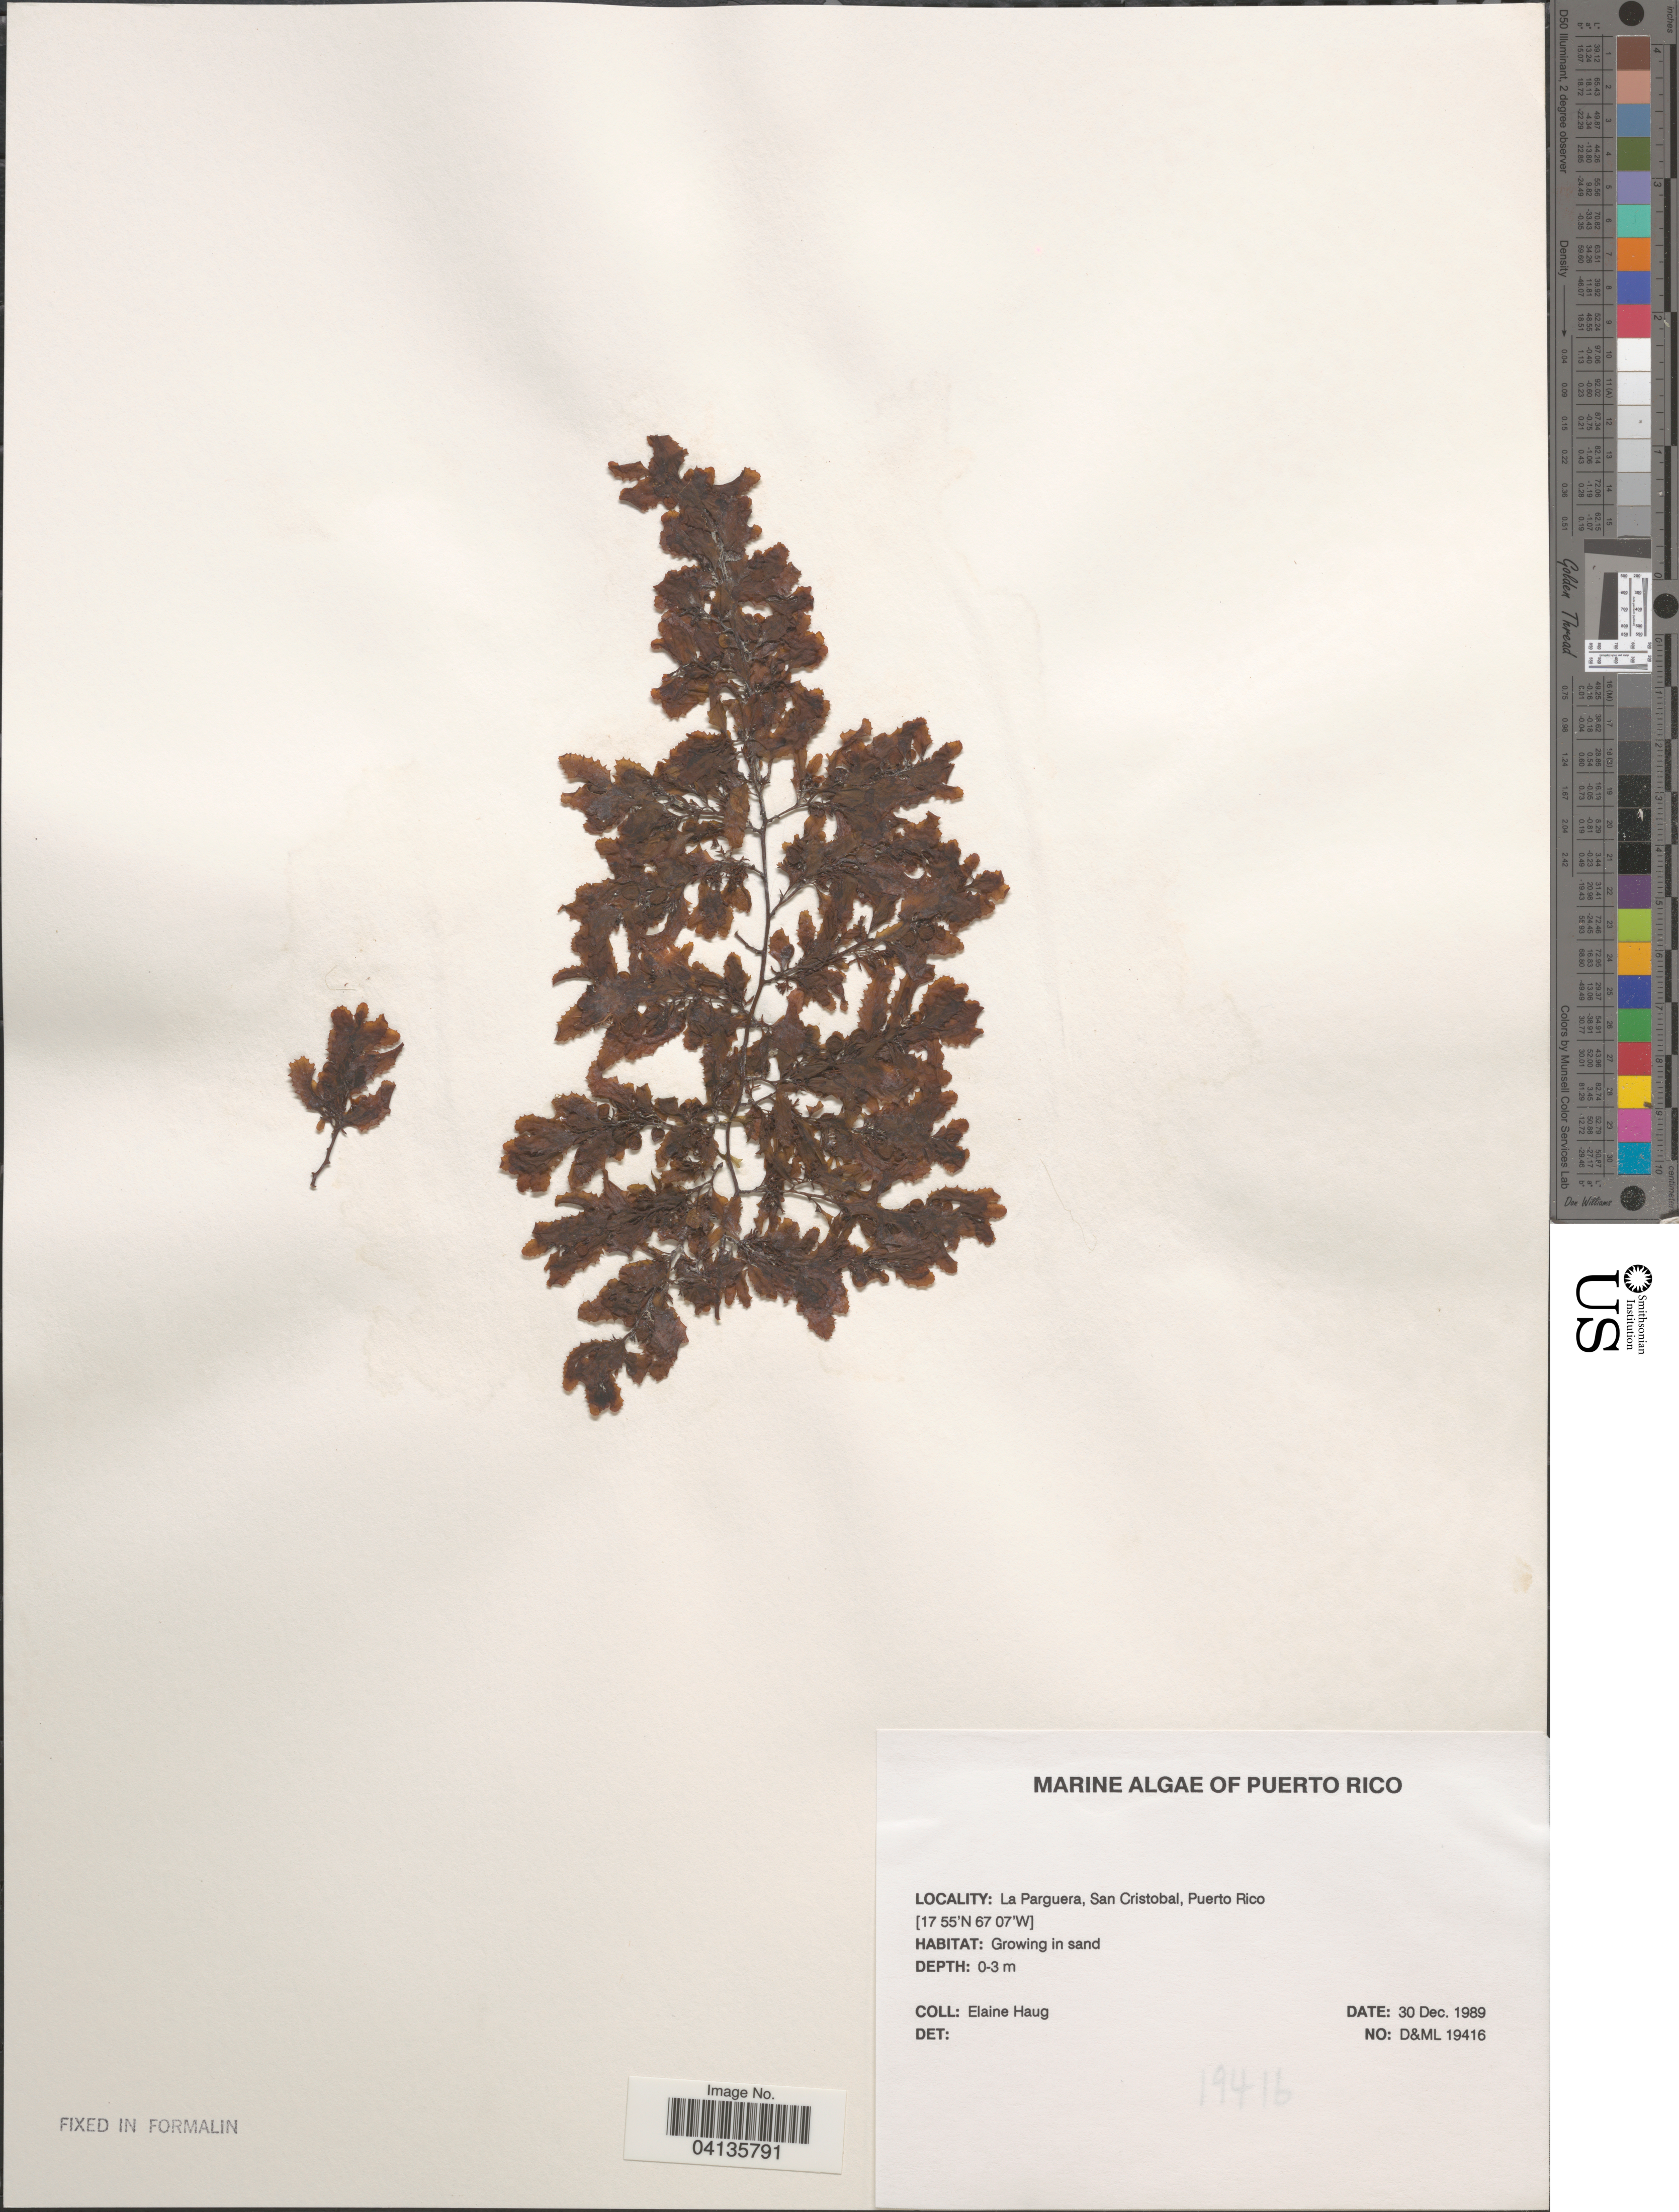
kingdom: Plantae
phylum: Rhodophyta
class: Florideophyceae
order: Corallinales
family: Corallinaceae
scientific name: Crustose Coralline Algae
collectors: E. Haug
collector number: D&ML 19516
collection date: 1989-12-30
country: Puerto Rico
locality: La Parguera, San Cristobal.